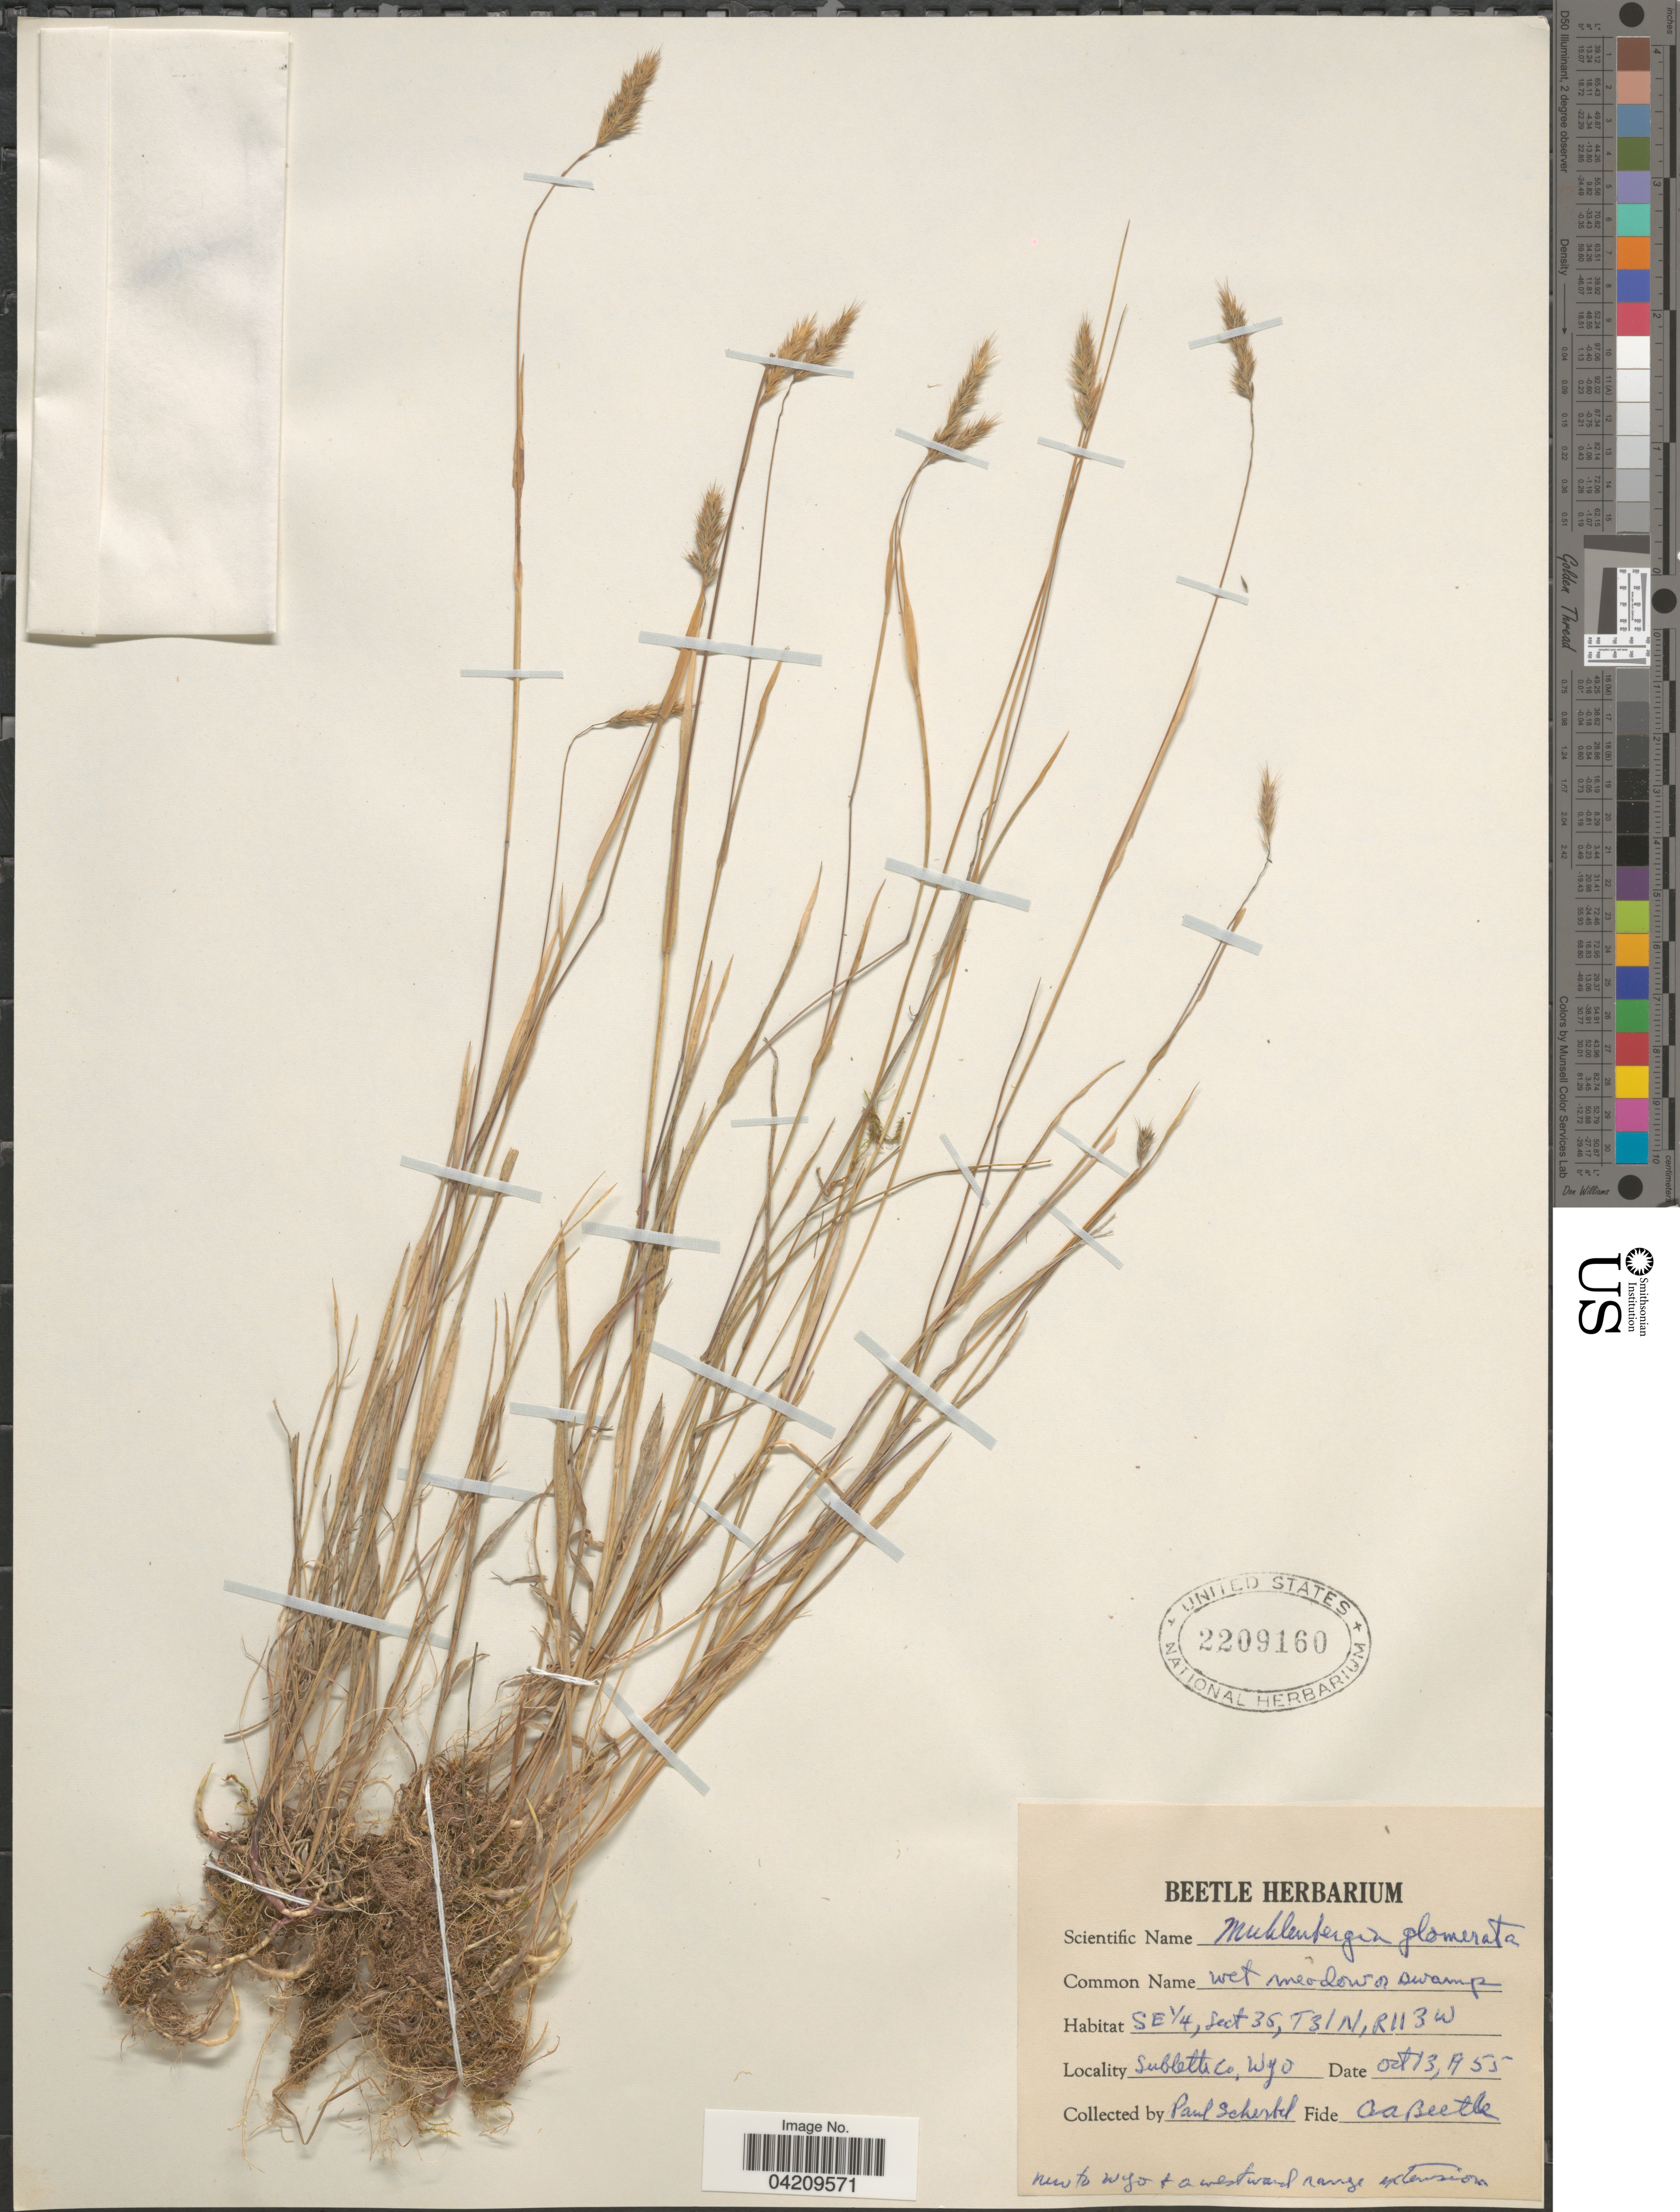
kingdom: Plantae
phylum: Tracheophyta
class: Liliopsida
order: Poales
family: Poaceae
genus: Muhlenbergia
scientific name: Muhlenbergia glomerata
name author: (Willd.) Trin.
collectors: P. Scherbel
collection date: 1955-10-13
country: United States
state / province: Wyoming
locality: SE¼, Sect 35, T31N, R113W. Sublette Co.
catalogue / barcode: US 2209160